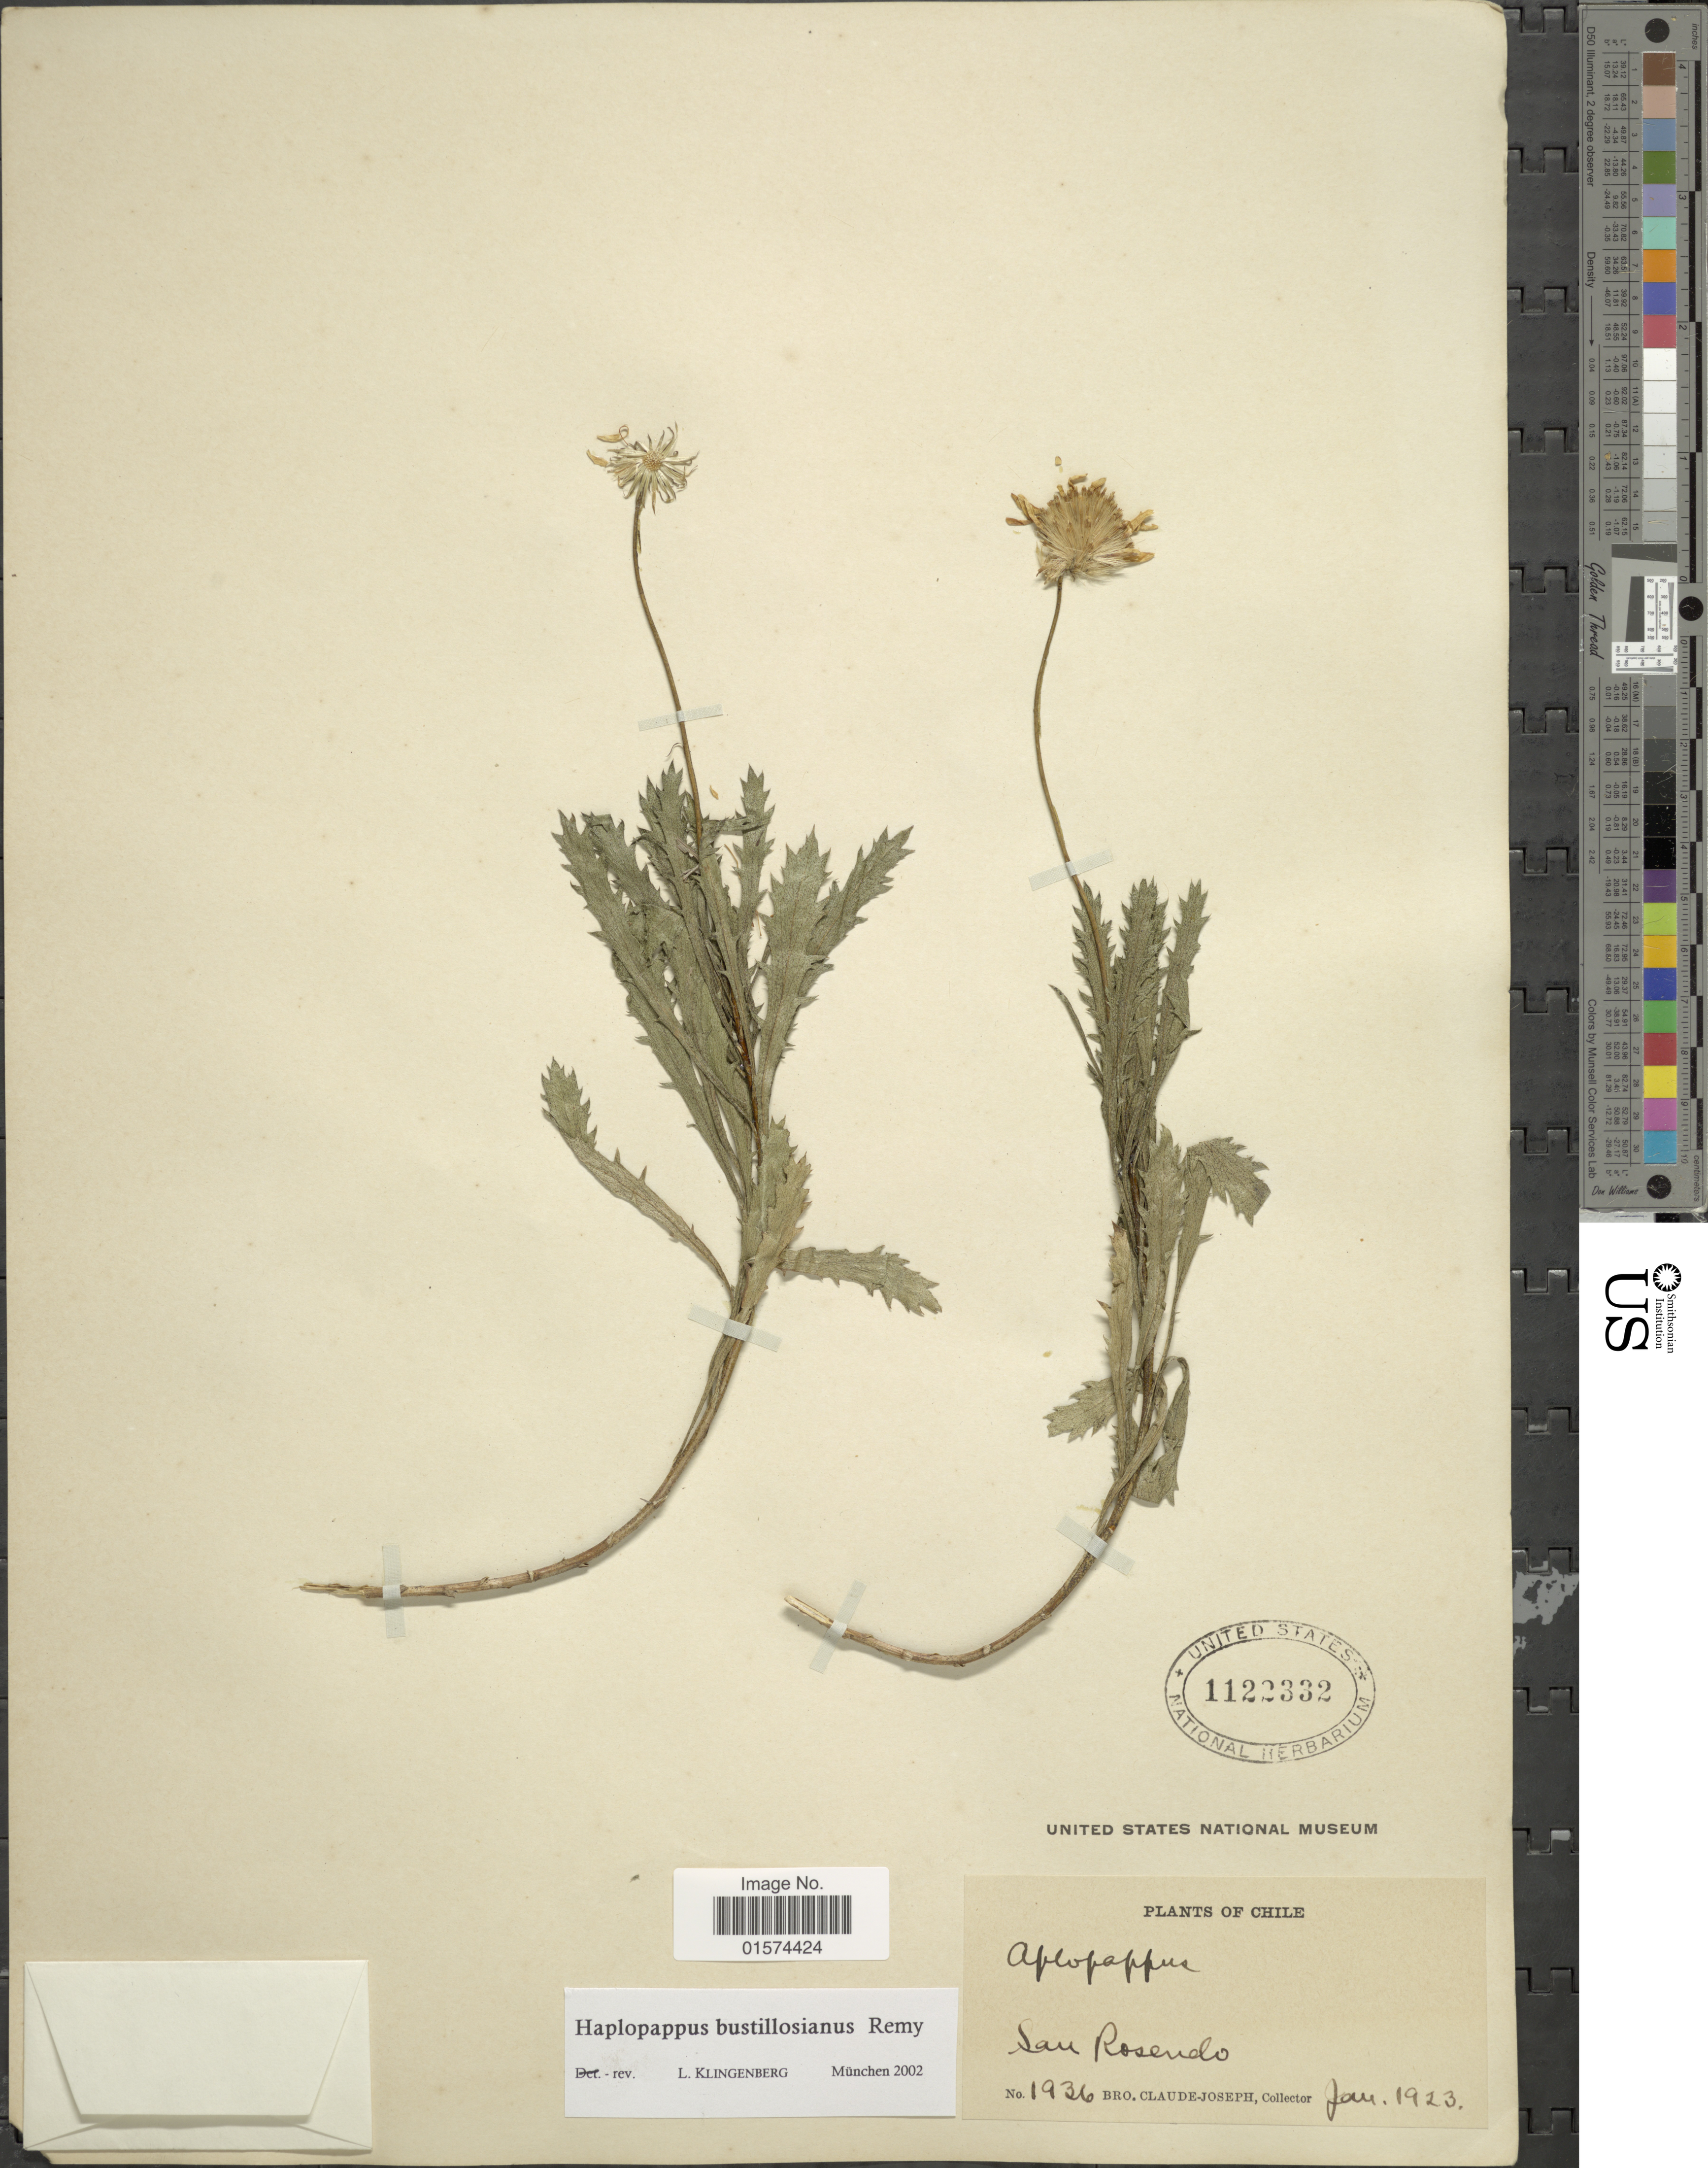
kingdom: Plantae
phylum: Tracheophyta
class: Magnoliopsida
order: Asterales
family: Asteraceae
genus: Haplopappus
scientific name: Haplopappus bustillosianus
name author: J. Rémy in Gay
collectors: Bro. Claude-Joseph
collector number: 1936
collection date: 1923-01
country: Chile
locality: San Rosendo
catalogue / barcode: US 1122332